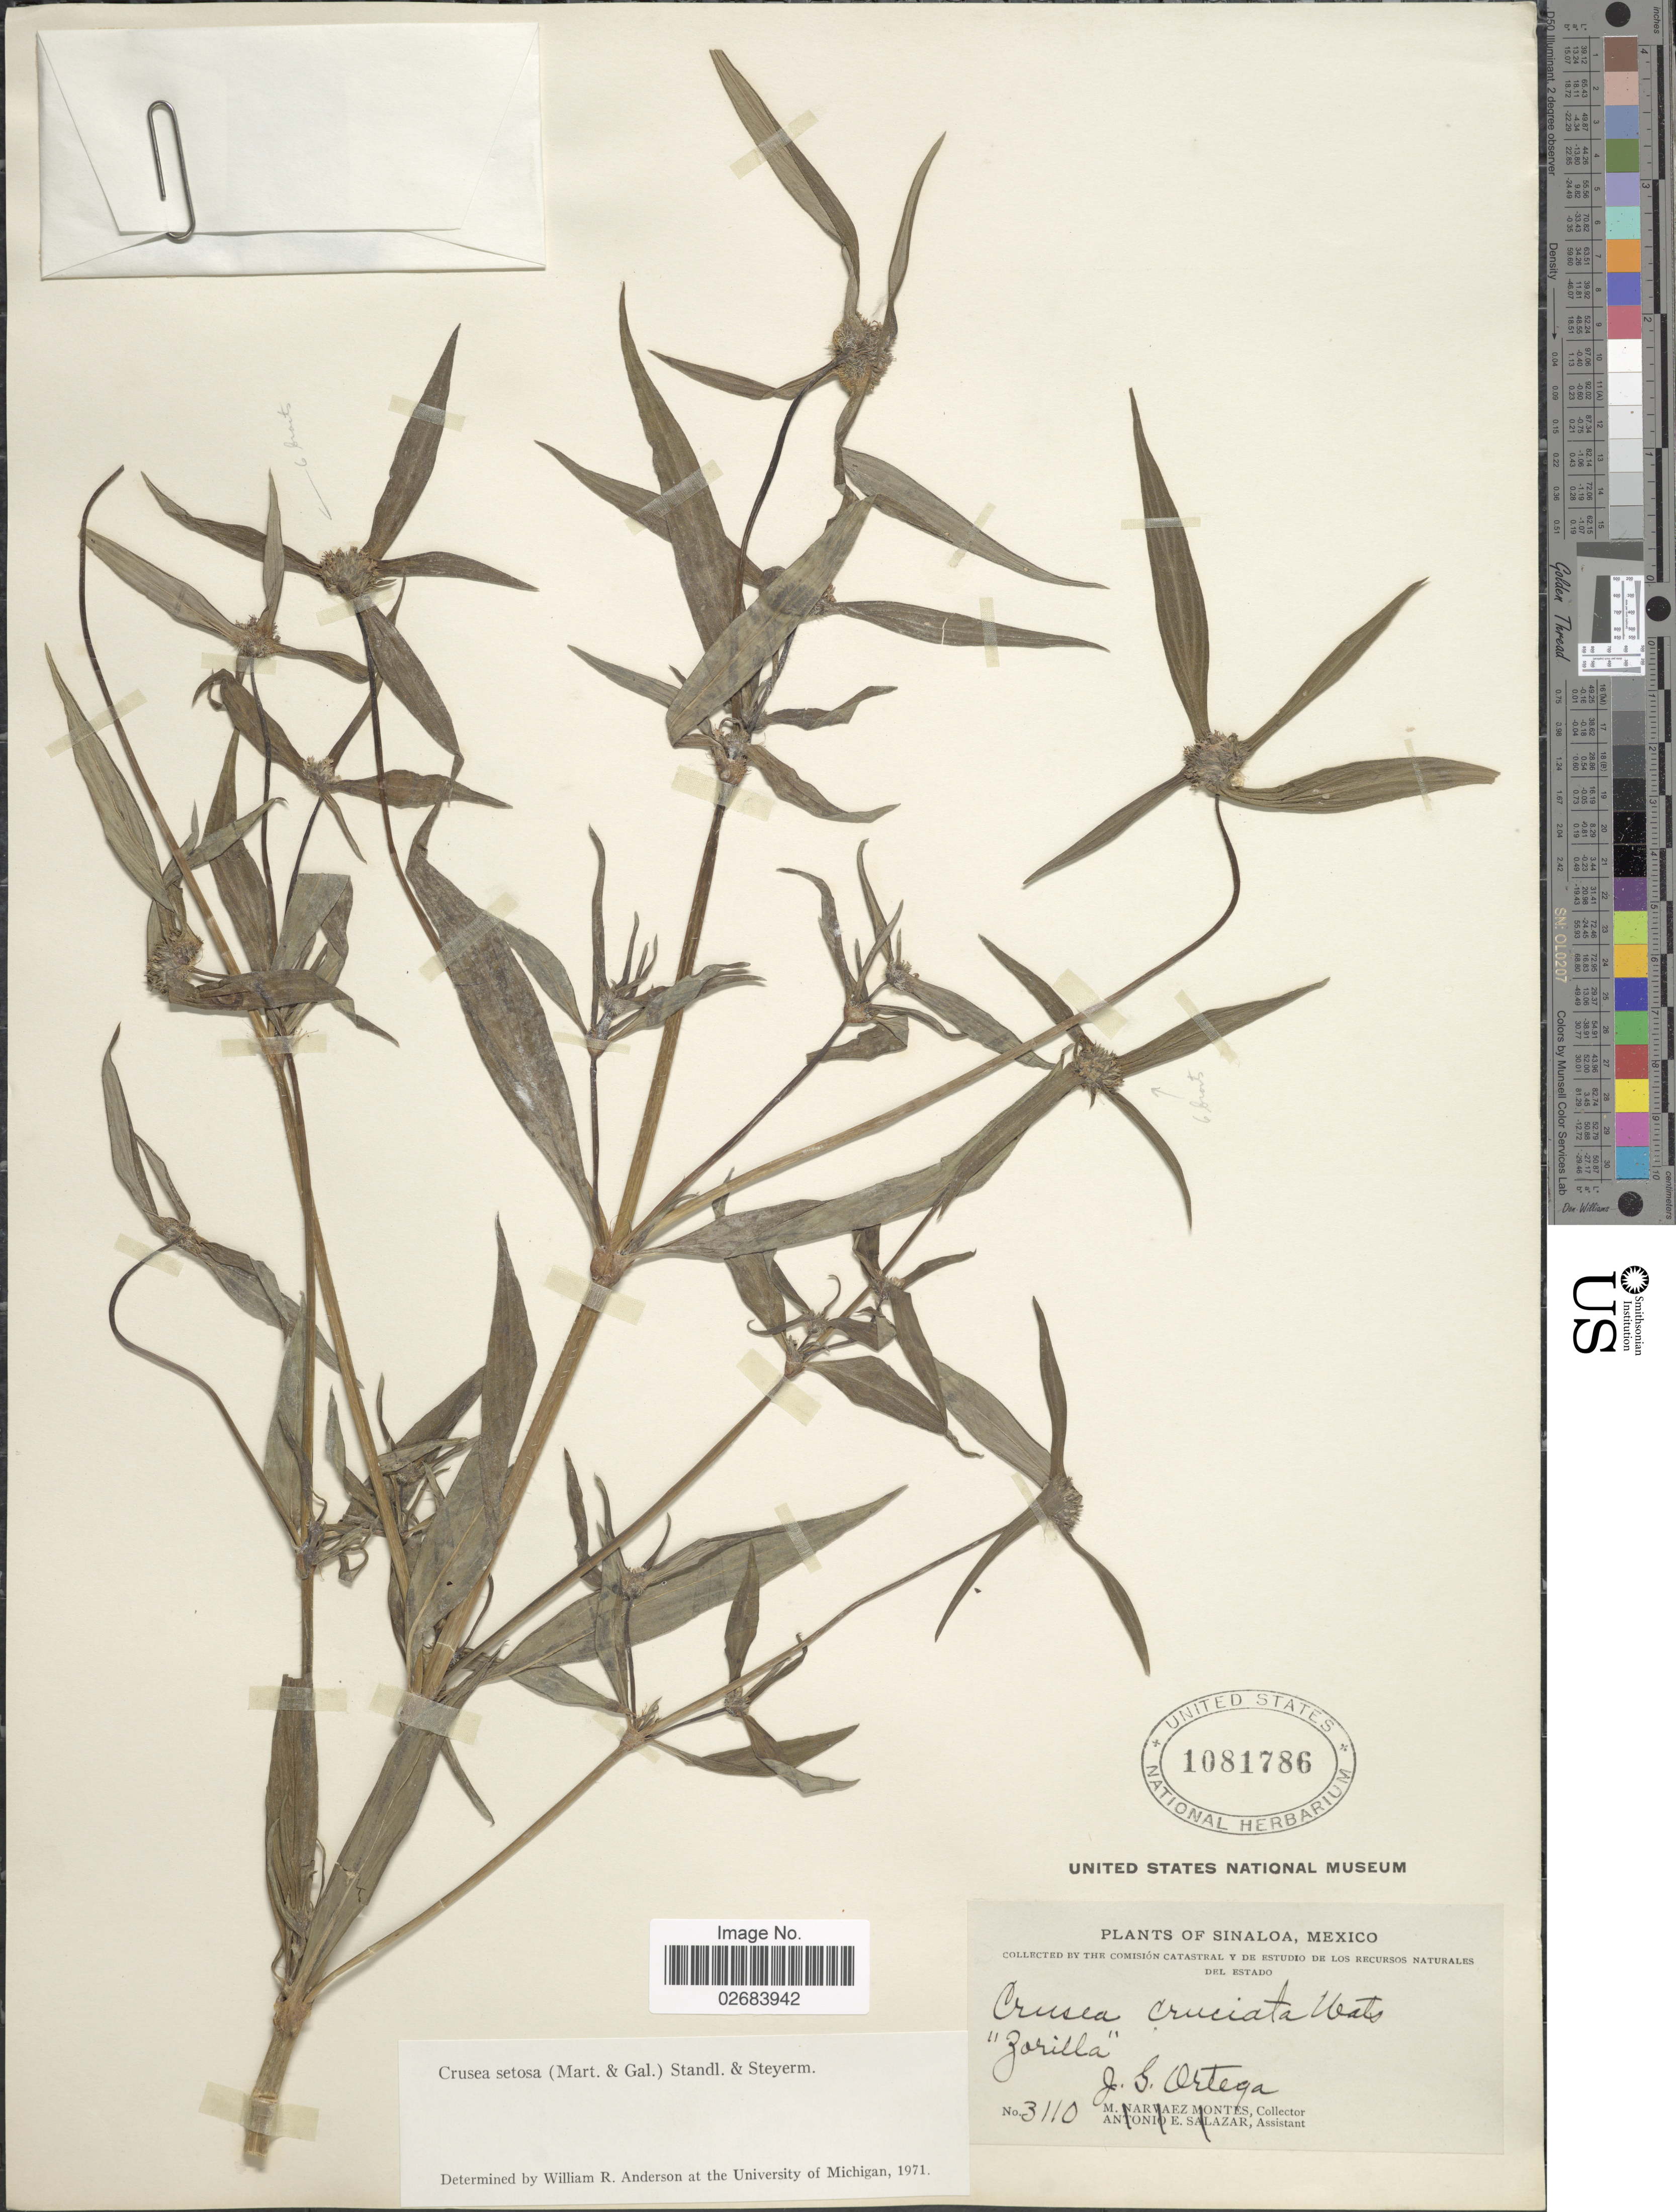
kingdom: Plantae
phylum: Tracheophyta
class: Magnoliopsida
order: Gentianales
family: Rubiaceae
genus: Crusea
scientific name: Crusea setosa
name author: (M. Martens & Galeotti) Standl. & Steyerm.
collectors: J. Ortega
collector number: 3110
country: Mexico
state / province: Sinaloa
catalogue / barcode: US 1081786